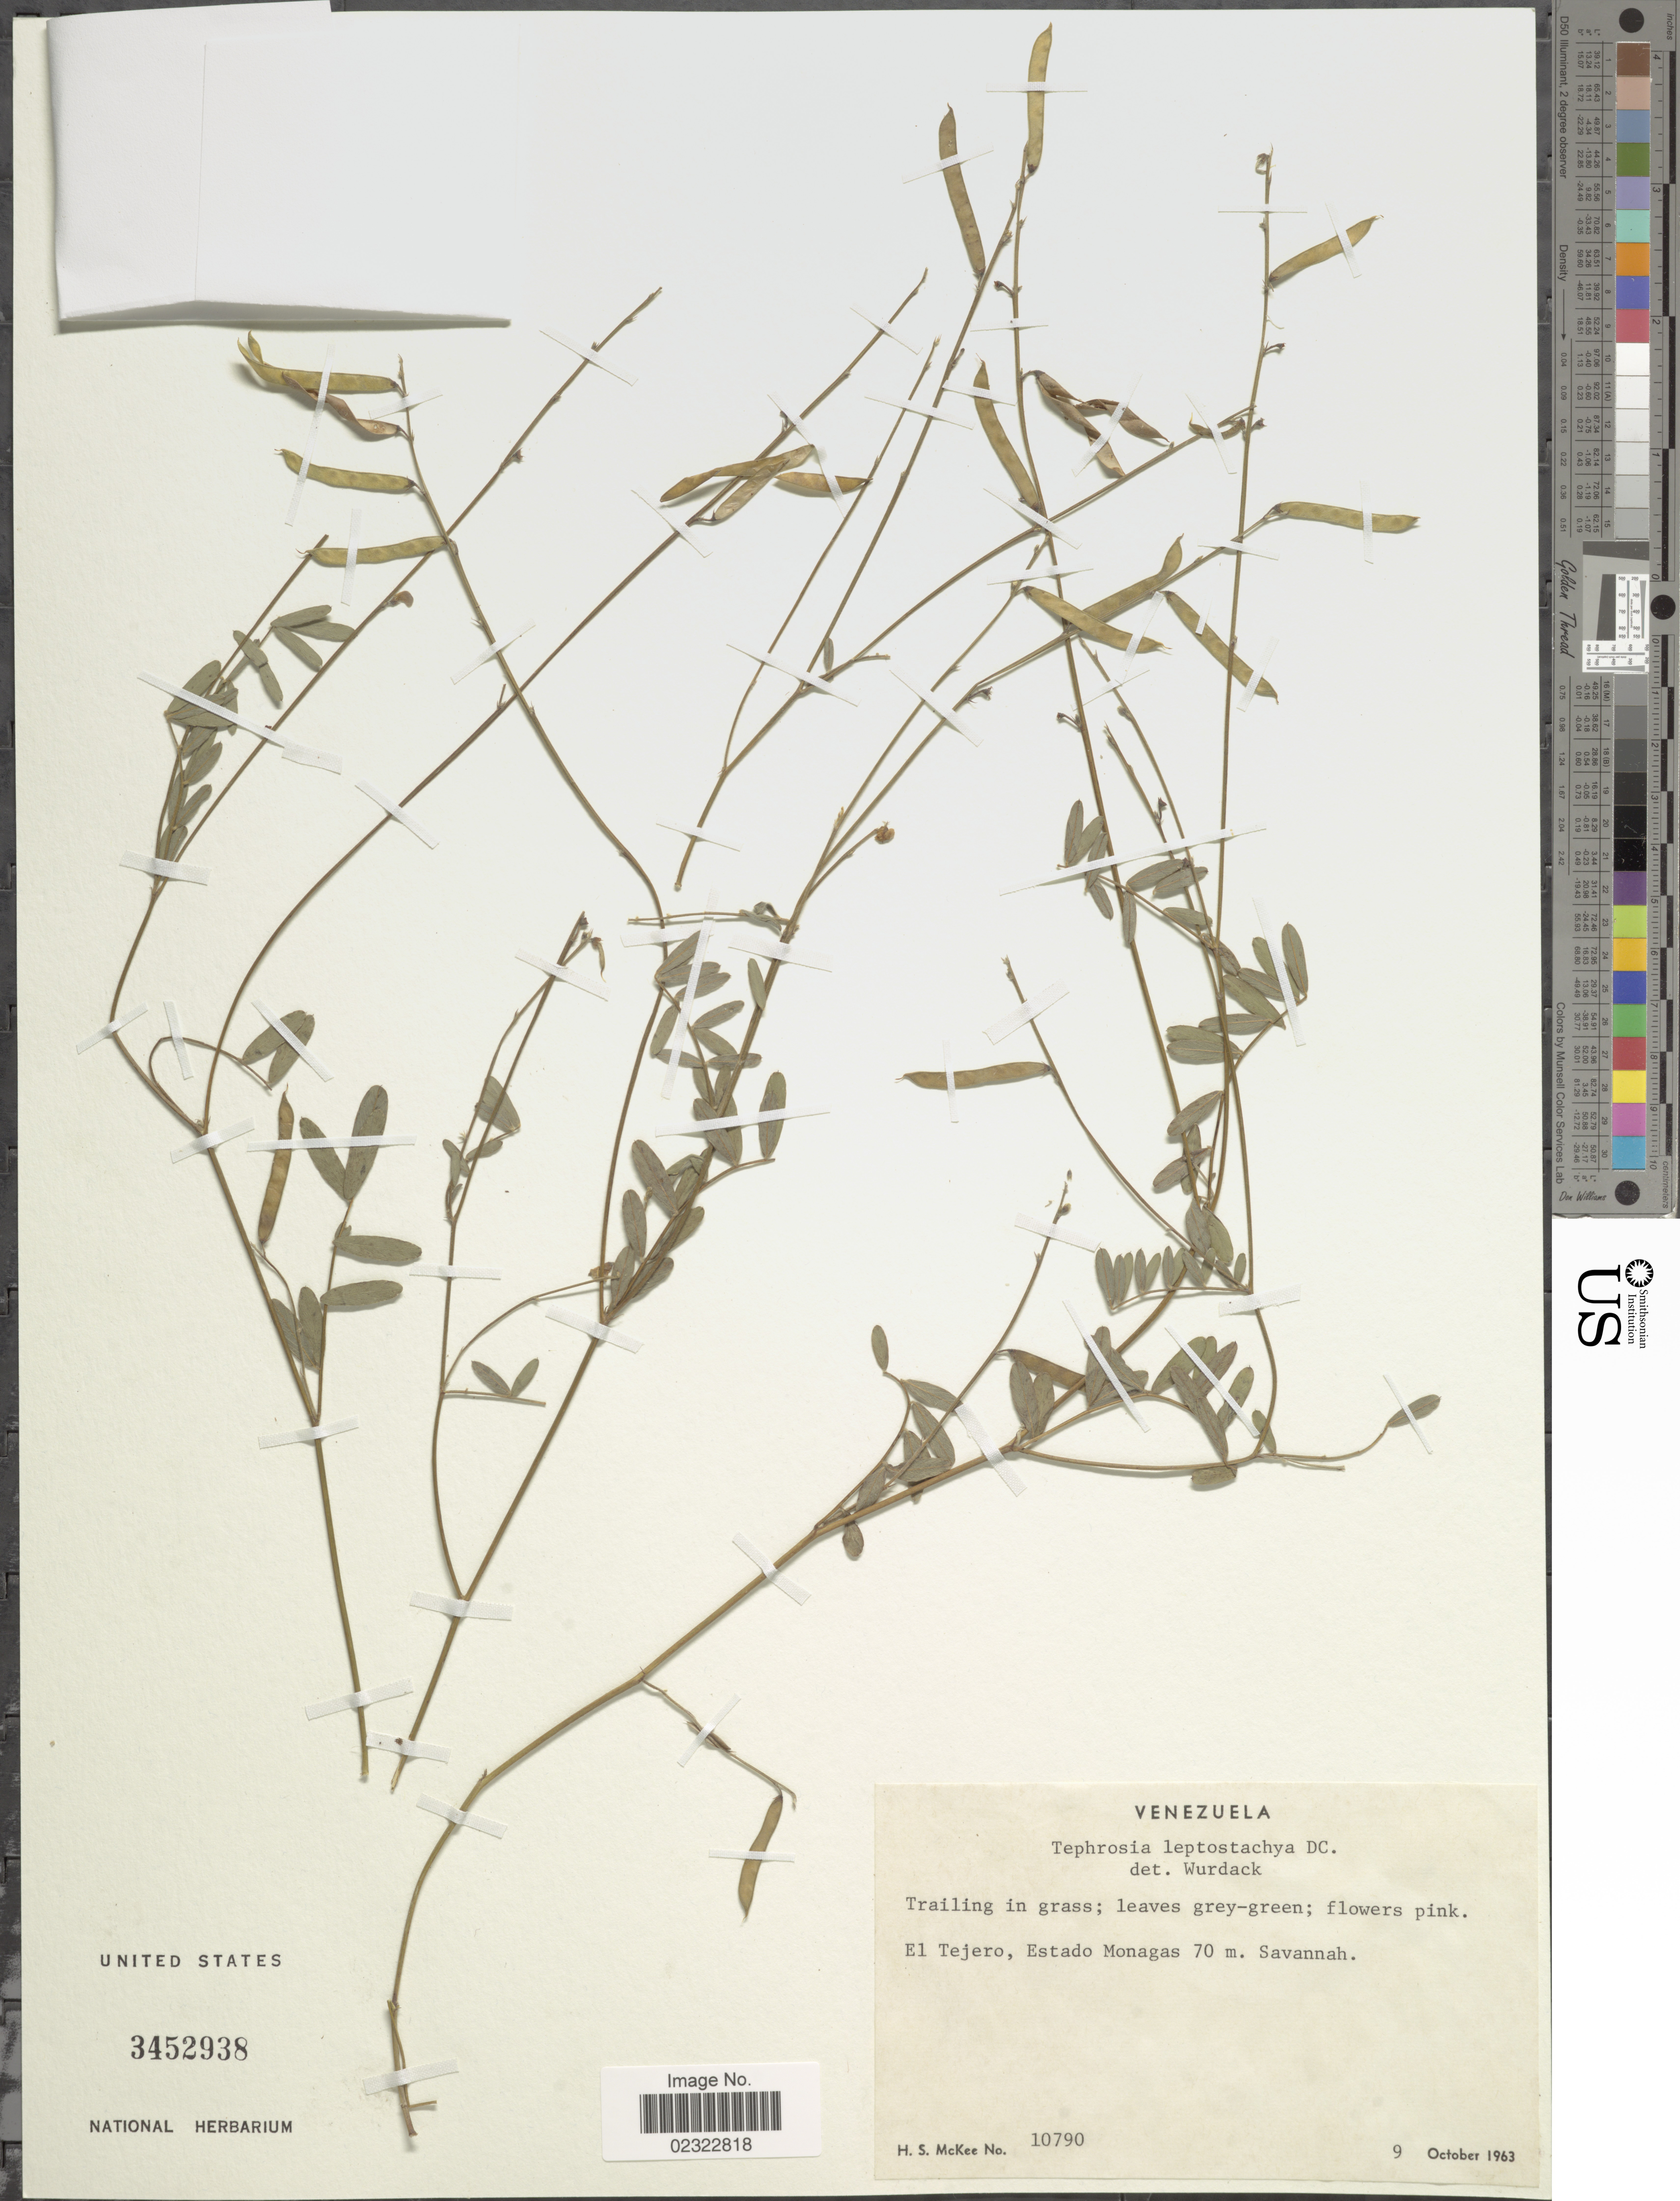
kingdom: Plantae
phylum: Tracheophyta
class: Magnoliopsida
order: Fabales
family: Fabaceae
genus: Tephrosia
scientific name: Tephrosia leptostachya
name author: DC.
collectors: H. S. McKee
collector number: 10790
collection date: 1963-10-09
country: Venezuela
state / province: Monagas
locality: El Tejero, Estado Monagas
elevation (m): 70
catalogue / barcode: US 3452938